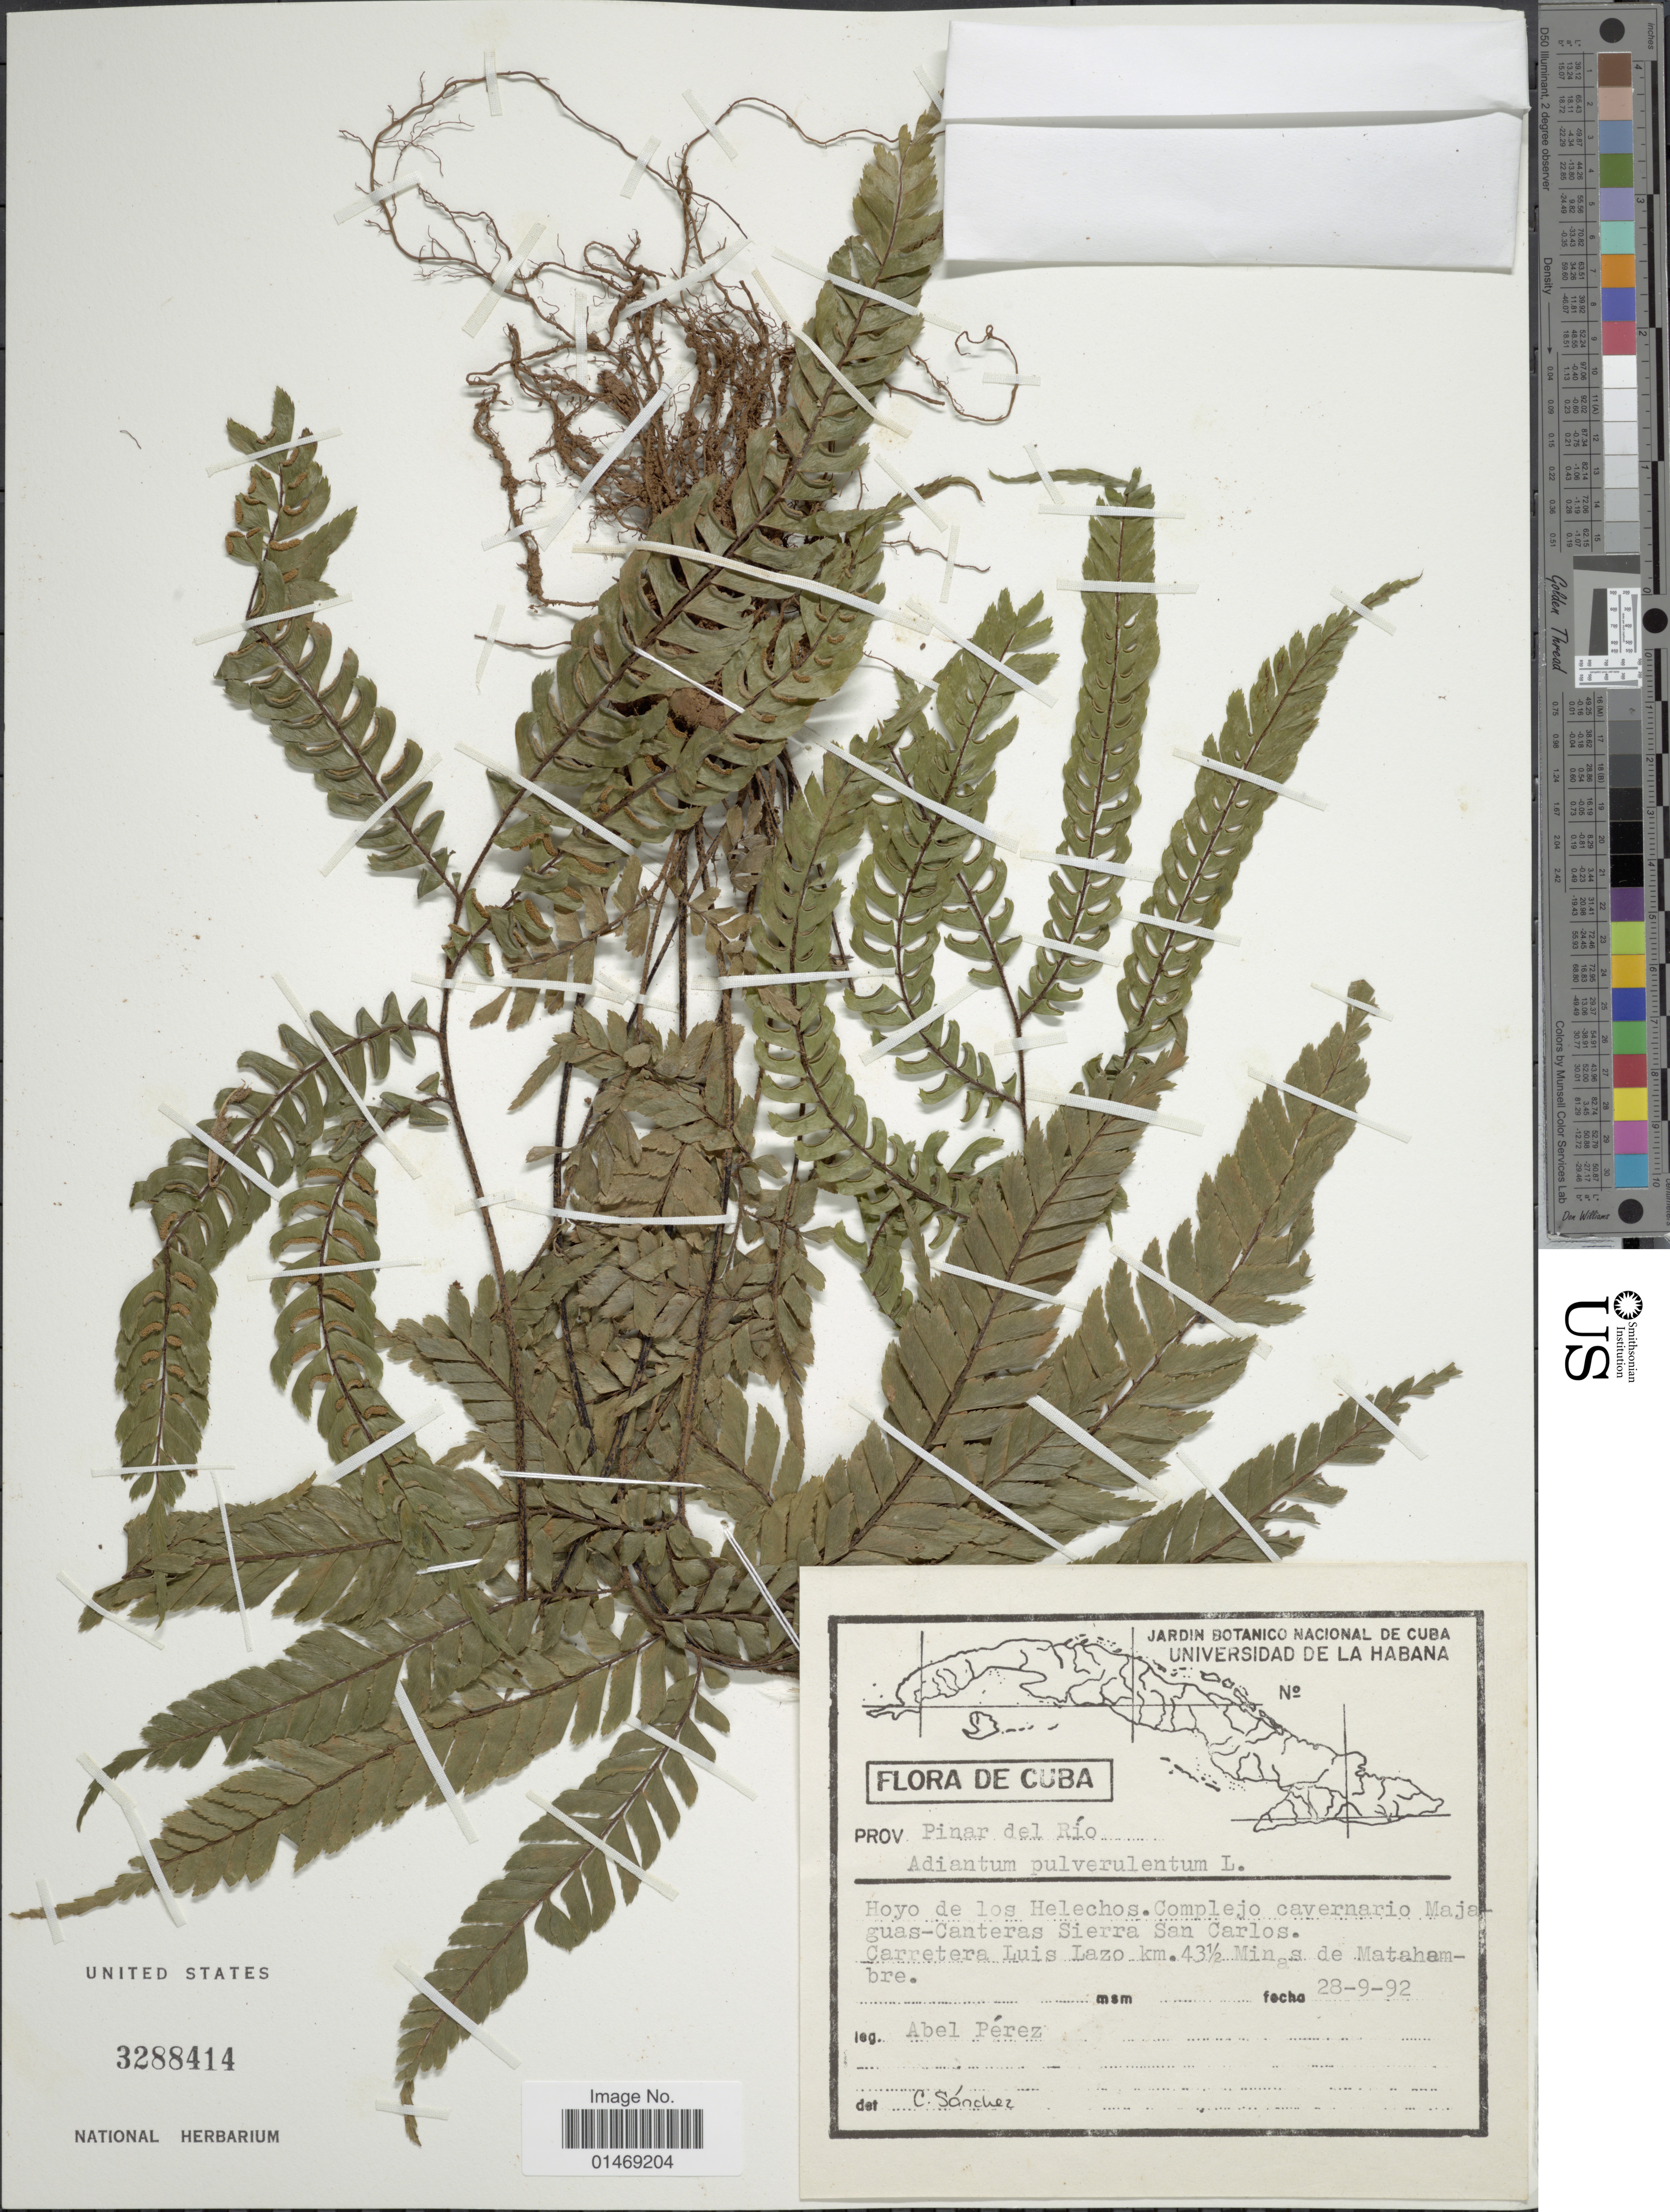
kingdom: Plantae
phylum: Tracheophyta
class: Polypodiopsida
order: Polypodiales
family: Pteridaceae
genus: Adiantum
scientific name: Adiantum pulverulentum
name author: L.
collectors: A. Pérez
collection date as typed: Transcribed d/m/y: 28/9/92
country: Cuba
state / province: Pinar del Río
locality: Hoyo de los Helechos. Complejo cavernario Majaguas-Canteras Sierra San Carlos. Carretera Luis Lazo km 43½minas de Matahambre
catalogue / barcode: US 3288414